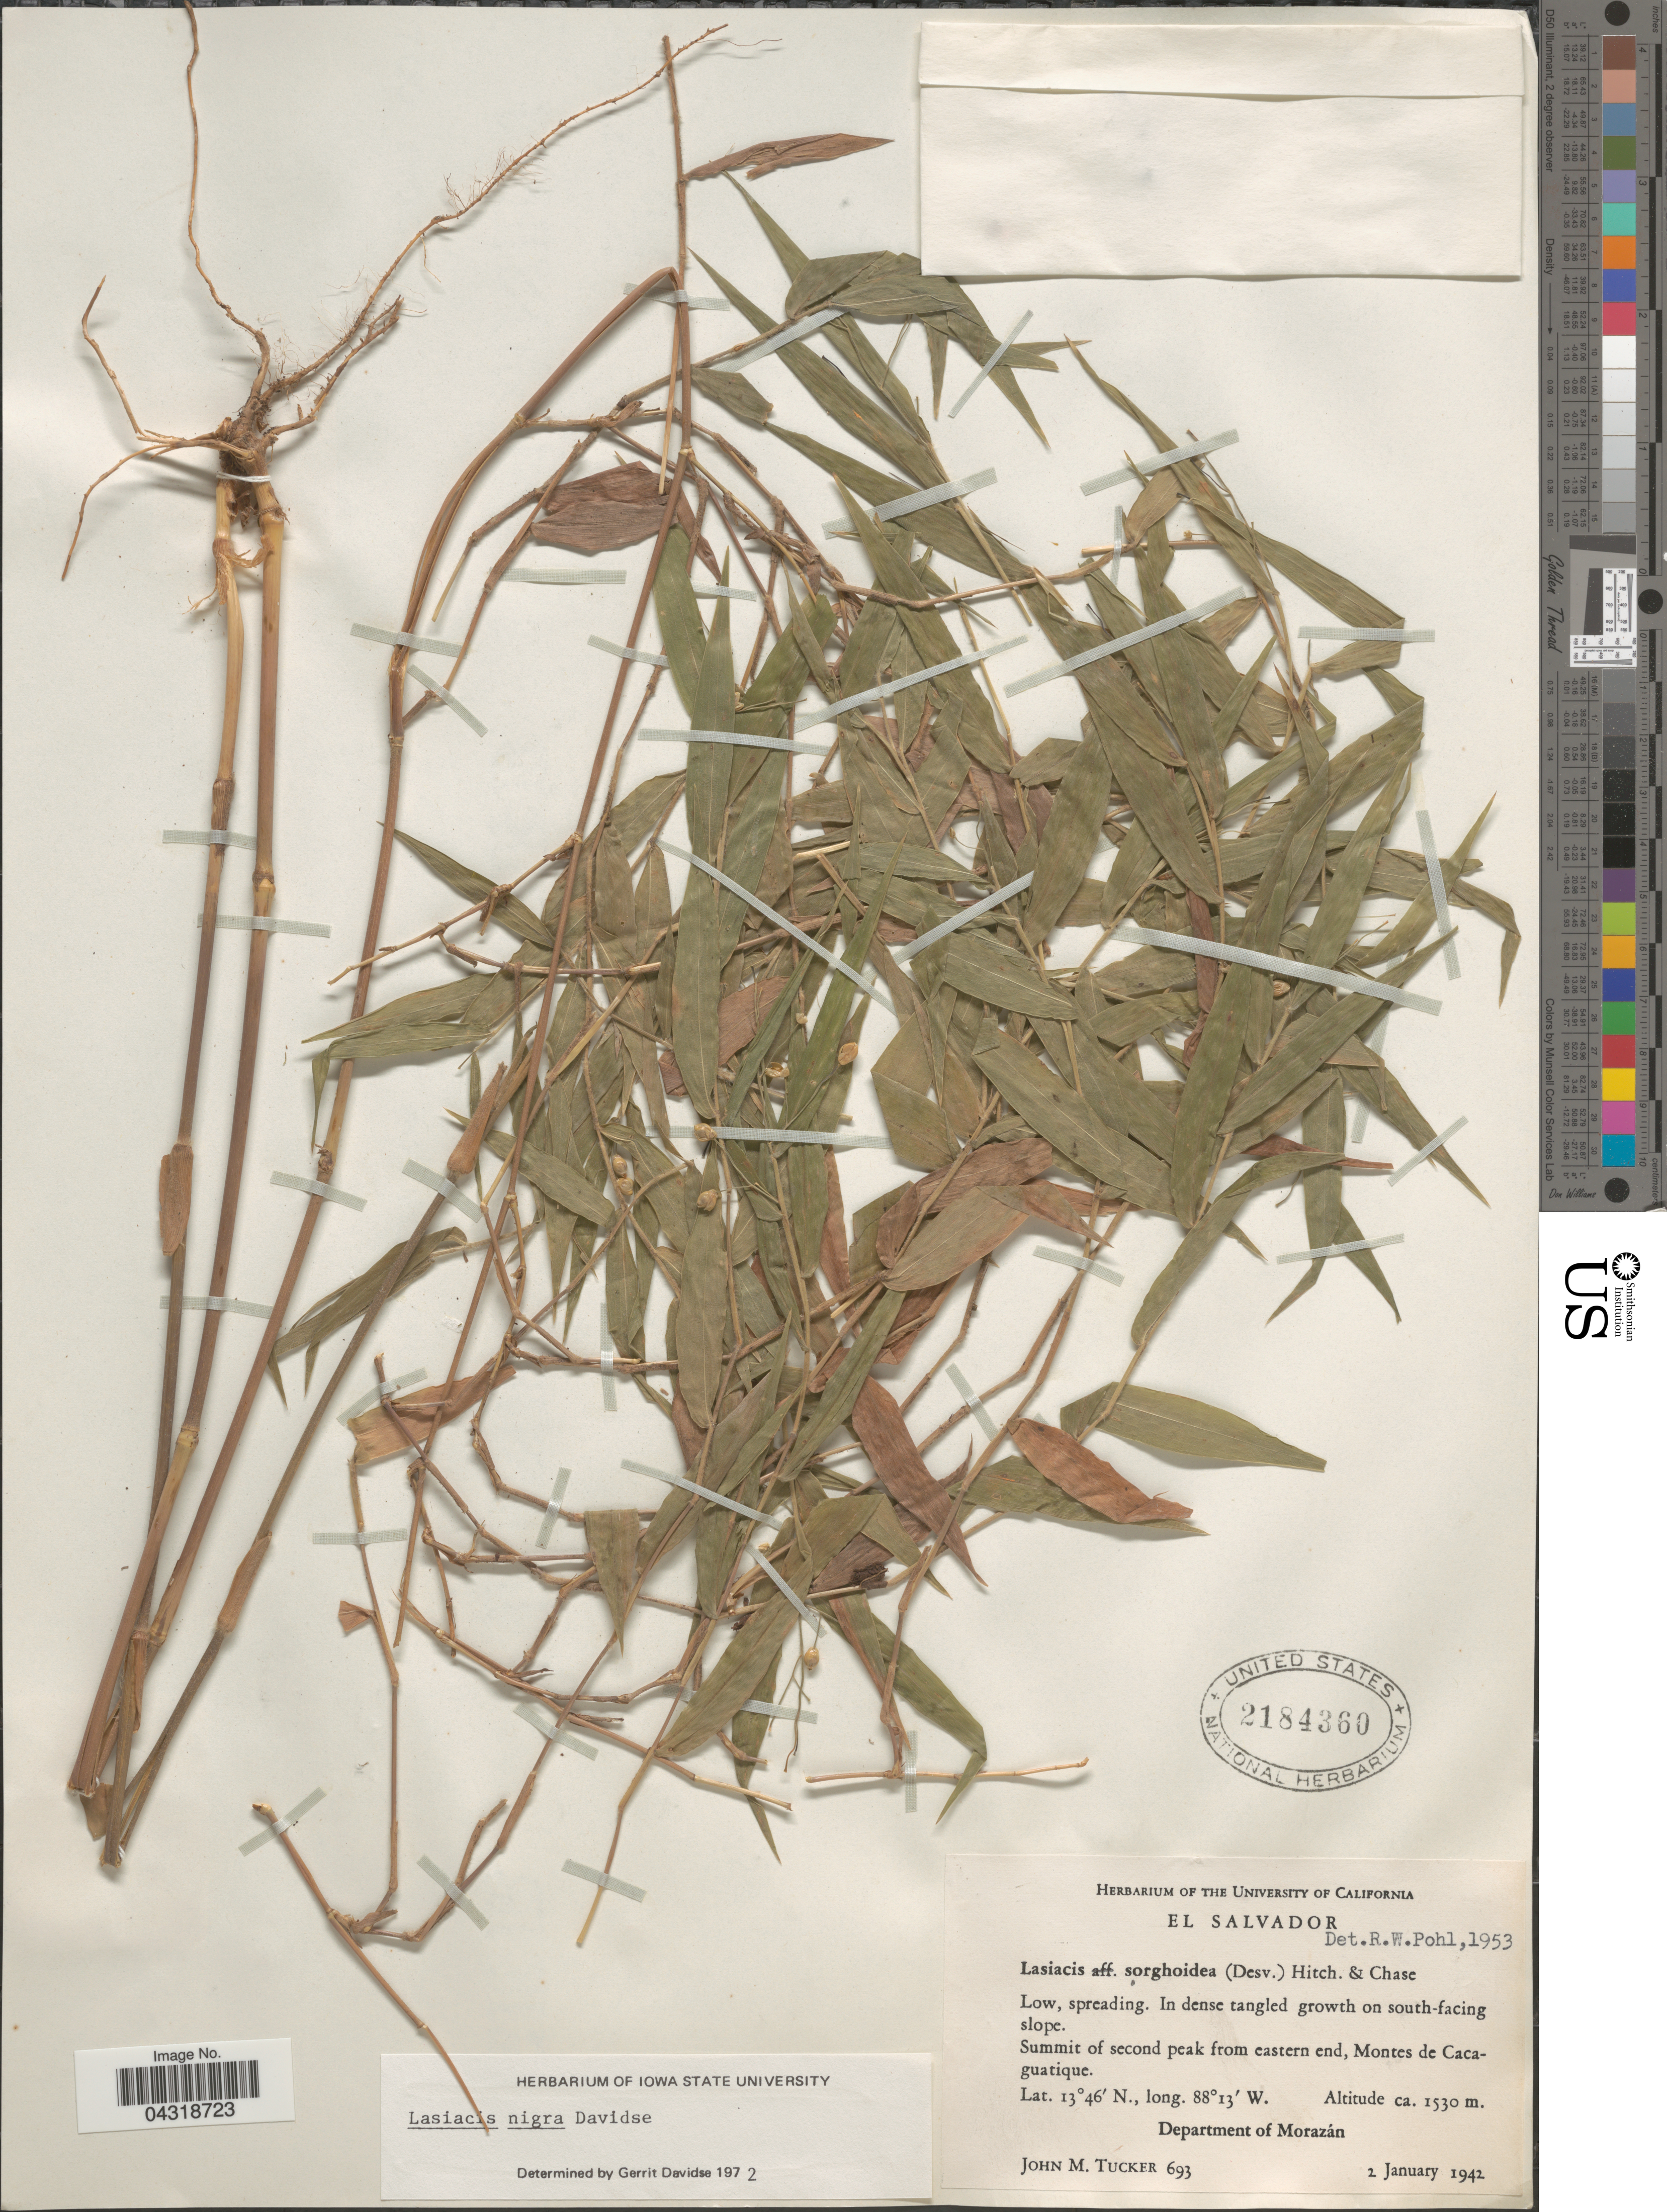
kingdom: Plantae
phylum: Tracheophyta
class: Liliopsida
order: Poales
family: Poaceae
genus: Lasiacis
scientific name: Lasiacis oaxacensis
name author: (Steud.) Hitchc.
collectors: J. M. Tucker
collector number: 693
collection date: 1942-01-02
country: El Salvador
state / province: Morazan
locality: Summit of second peak from eastern end, Montes de Cacaquatique. Department of Morazán.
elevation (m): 1530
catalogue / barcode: US 2184360